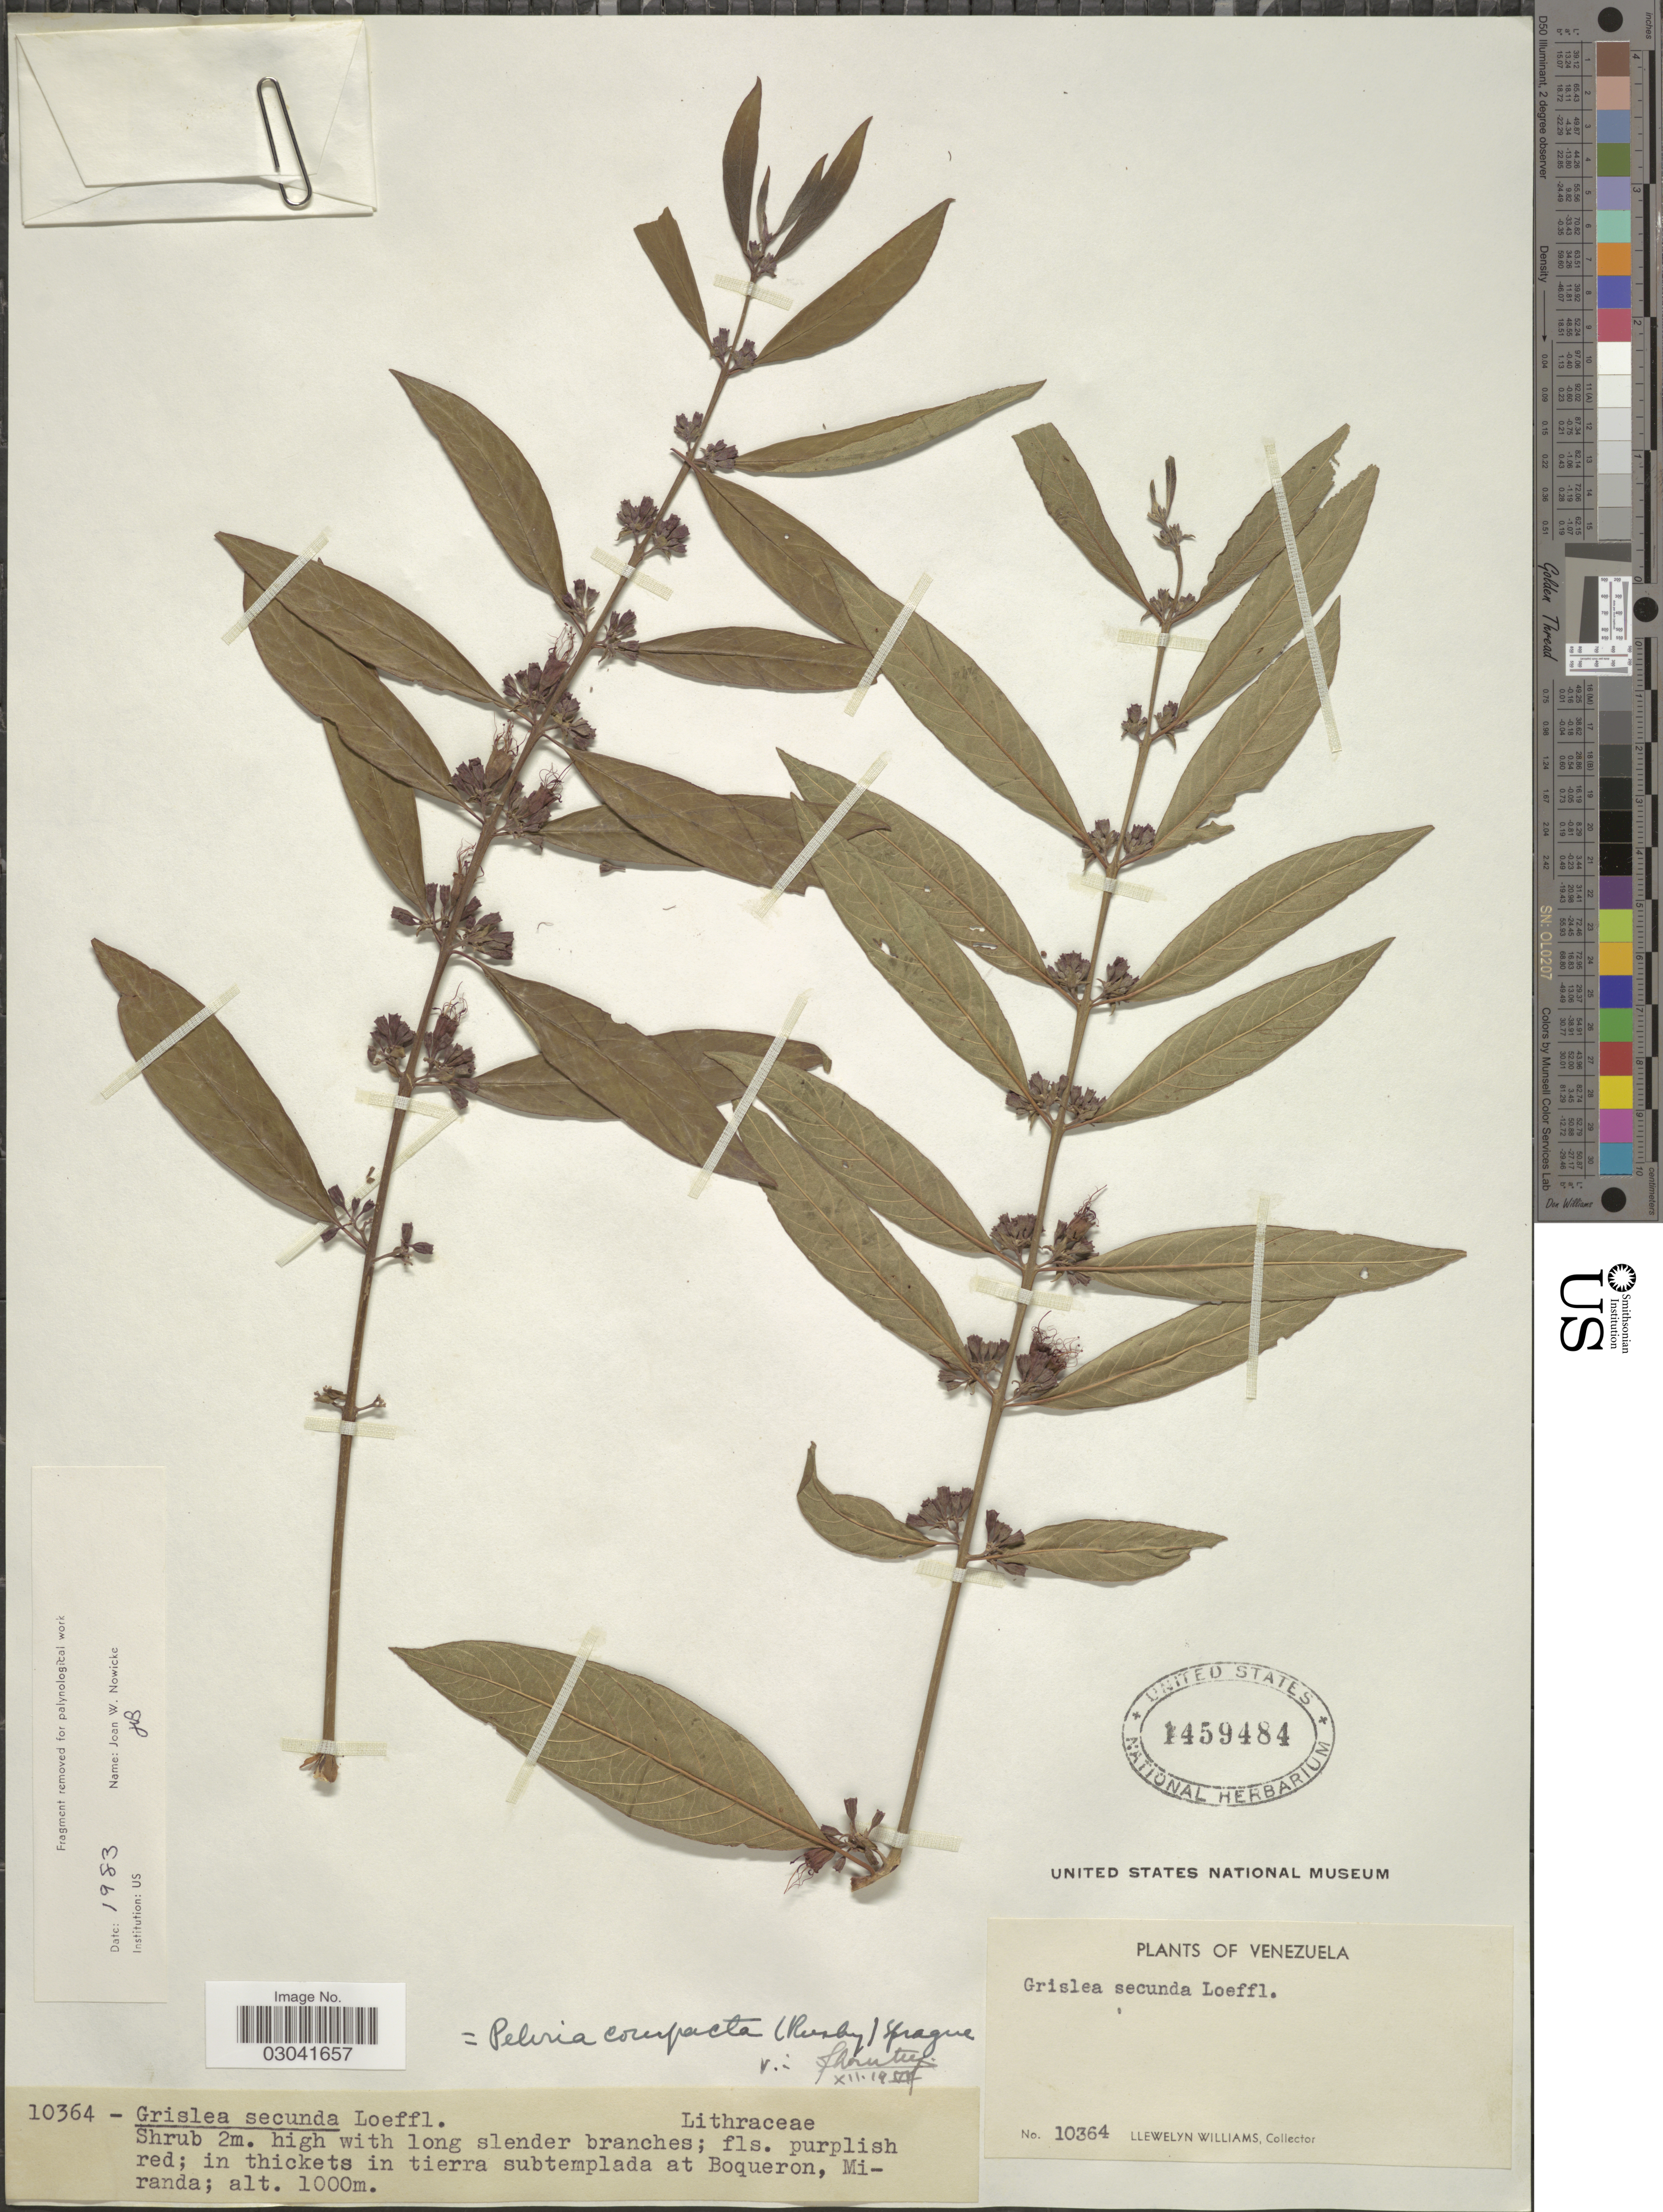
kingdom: Plantae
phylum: Tracheophyta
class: Magnoliopsida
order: Myrtales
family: Lythraceae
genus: Pehria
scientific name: Pehria compacta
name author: Sprague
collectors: Ll. Williams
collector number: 10364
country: Venezuela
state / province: Miranda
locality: In thickets in tierra subtemplada at Boqueron.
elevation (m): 1000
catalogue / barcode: US 1459484